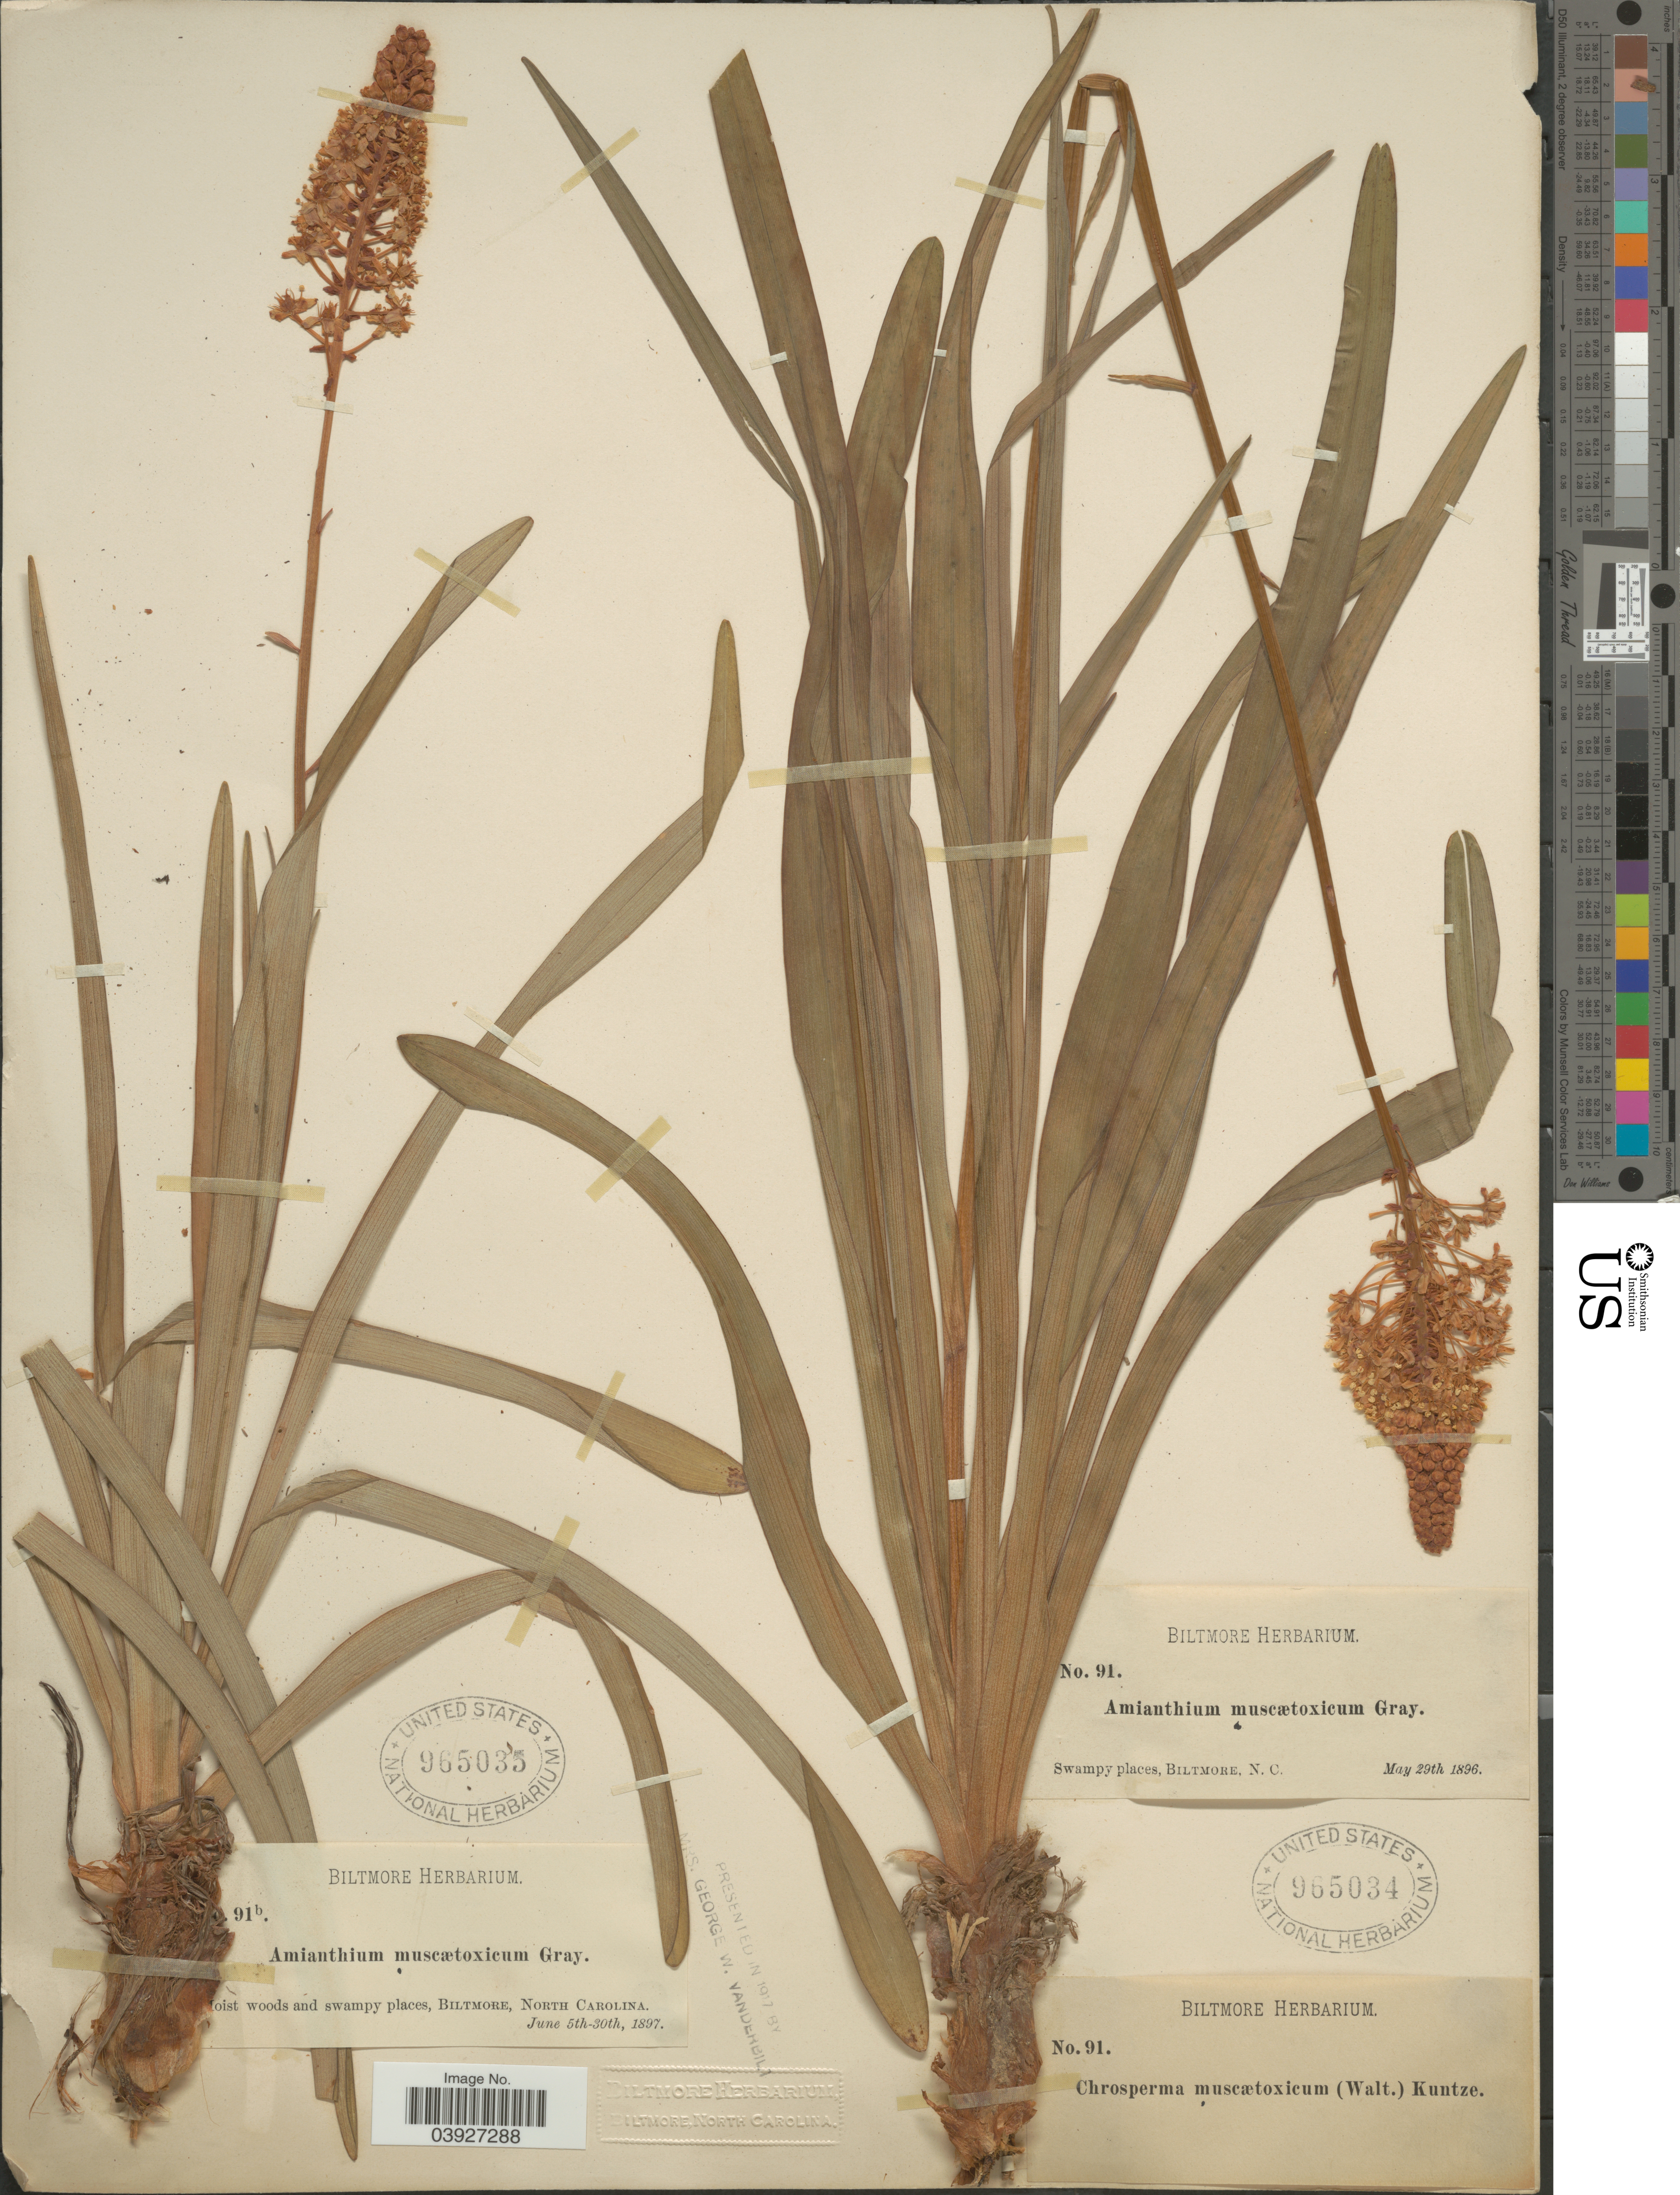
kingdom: Plantae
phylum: Tracheophyta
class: Liliopsida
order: Liliales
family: Melanthiaceae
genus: Amianthium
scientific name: Amianthium muscitoxicum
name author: (Walter) A. Gray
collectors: ex herb. Biltmore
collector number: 91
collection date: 1896-05-29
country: United States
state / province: North Carolina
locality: Biltmore.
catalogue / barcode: US 965034-2